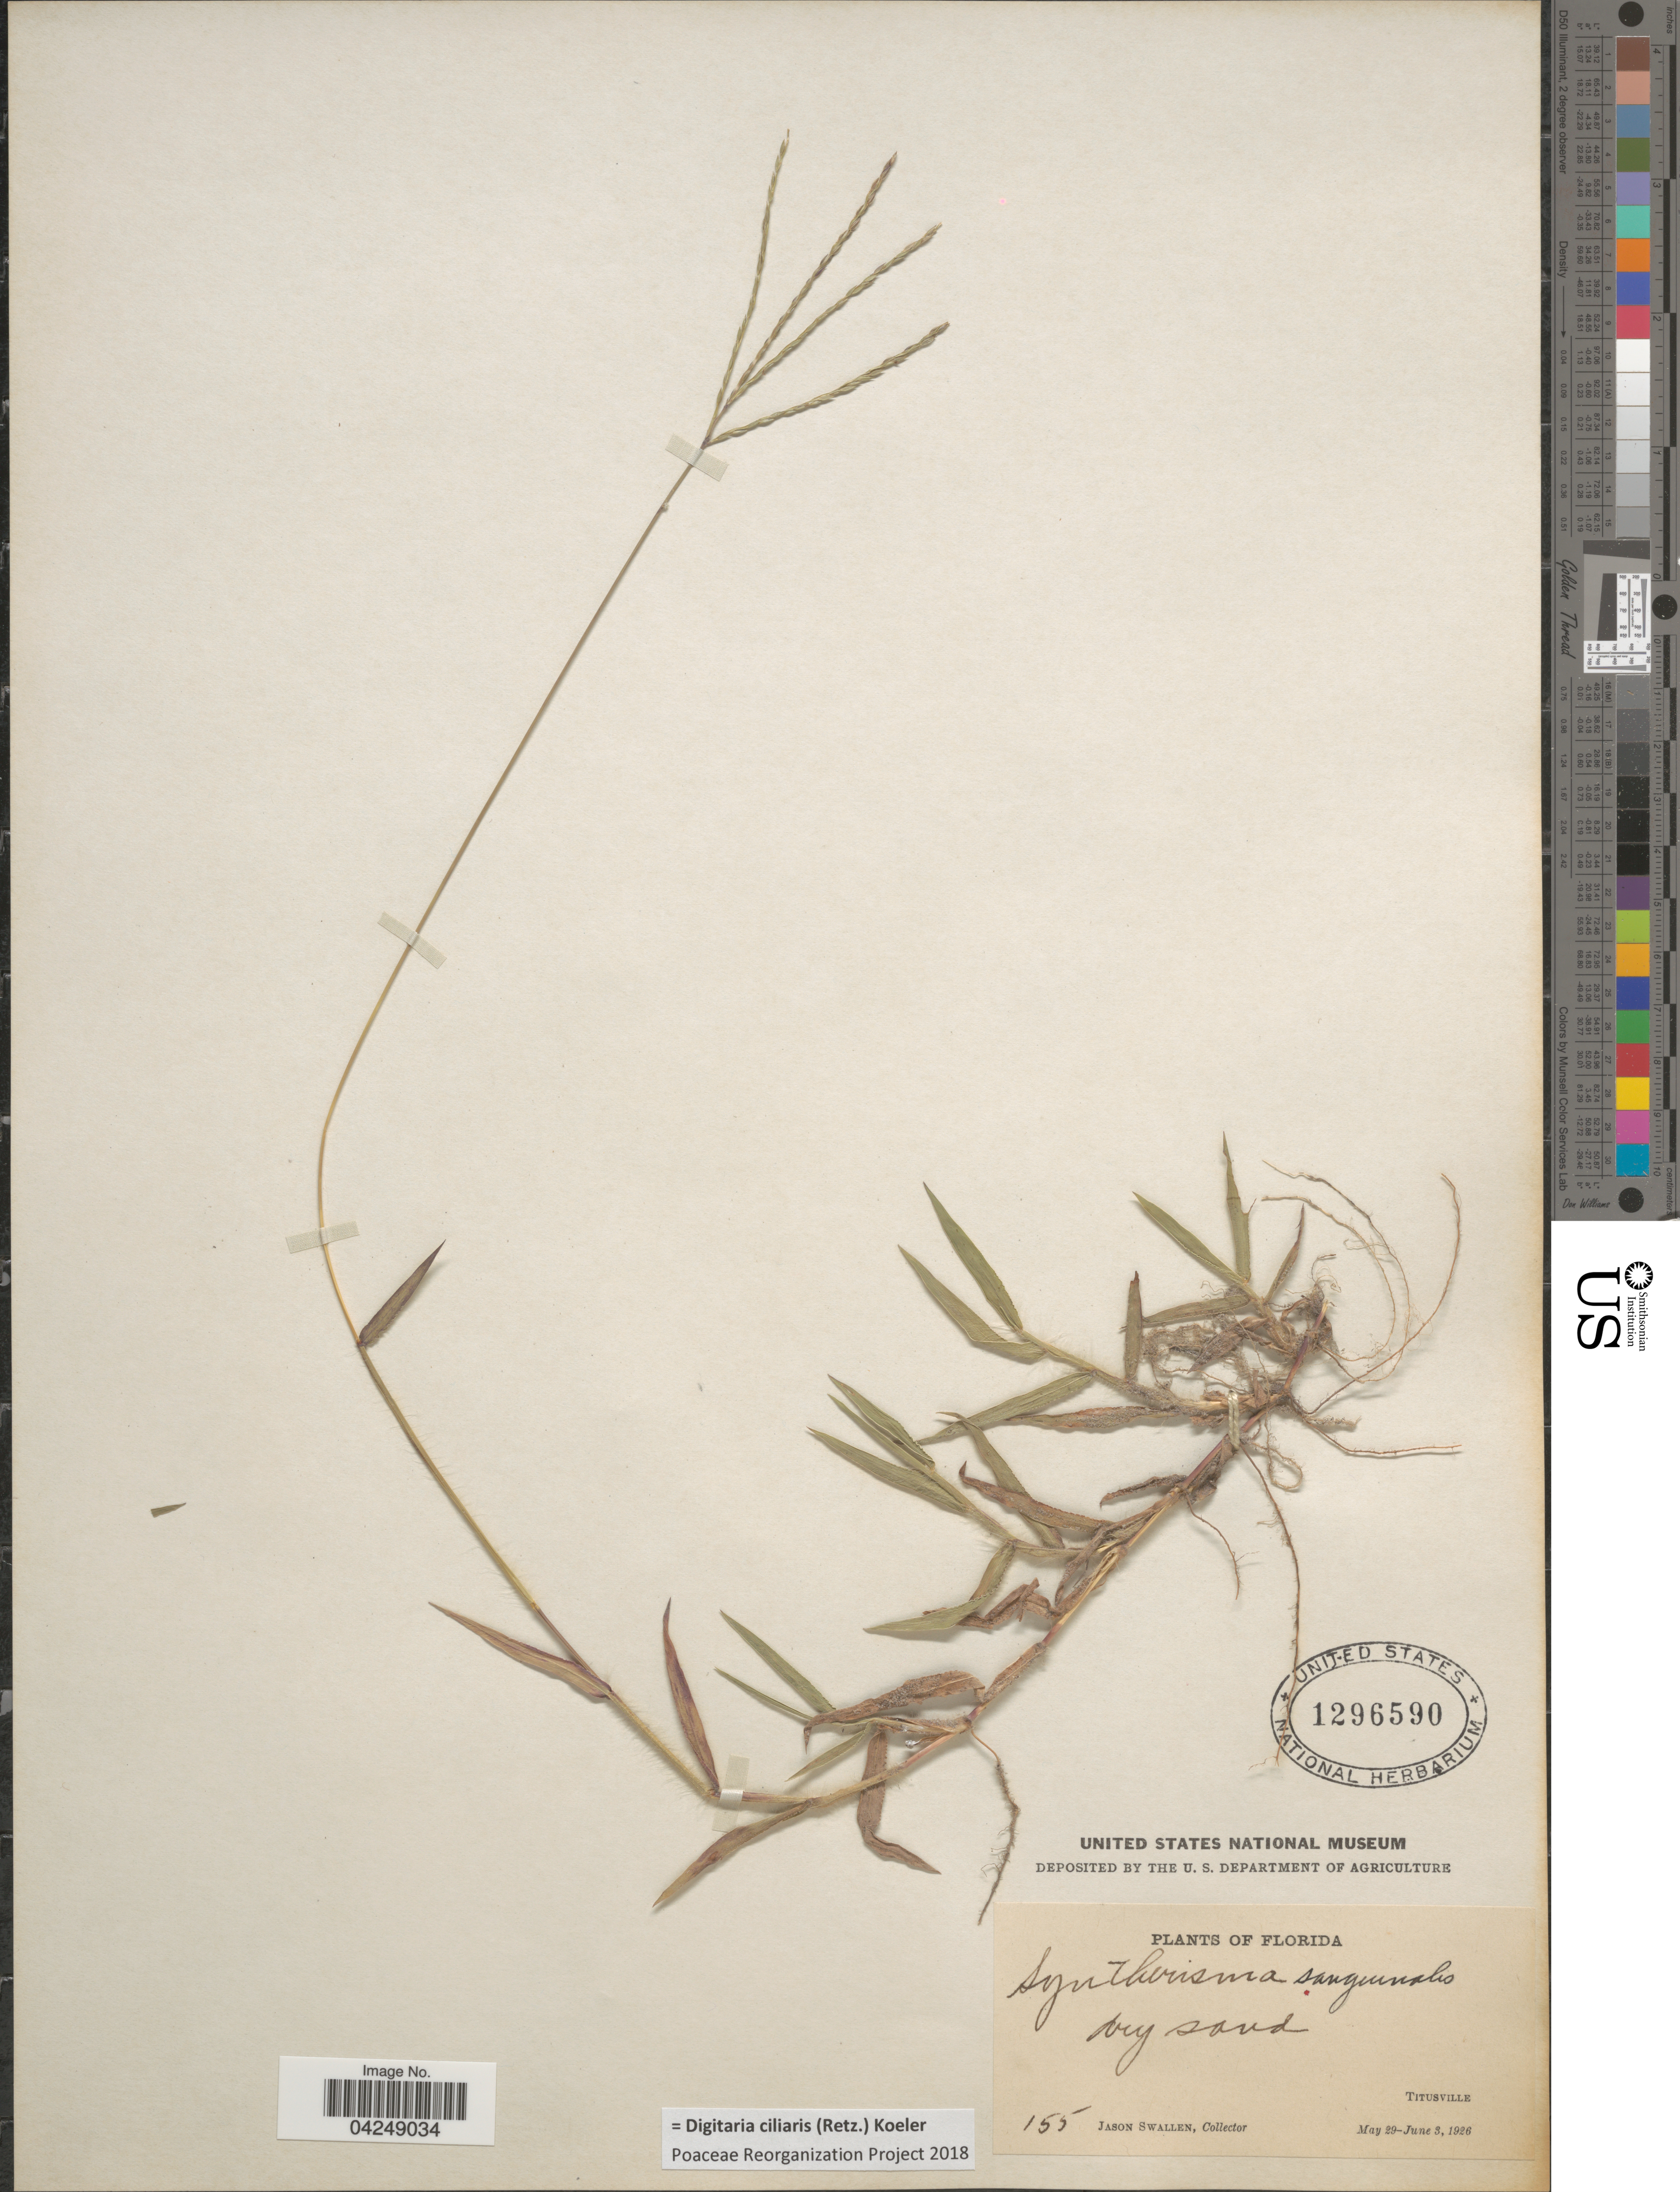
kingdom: Plantae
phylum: Tracheophyta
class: Liliopsida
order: Poales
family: Poaceae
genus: Digitaria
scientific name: Digitaria ciliaris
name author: (Retz.) Koeler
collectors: J. R. Swallen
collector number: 155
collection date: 1926-05-29/1926-06-03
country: United States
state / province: Florida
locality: Dry sand. Titusville.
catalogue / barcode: US 1296590